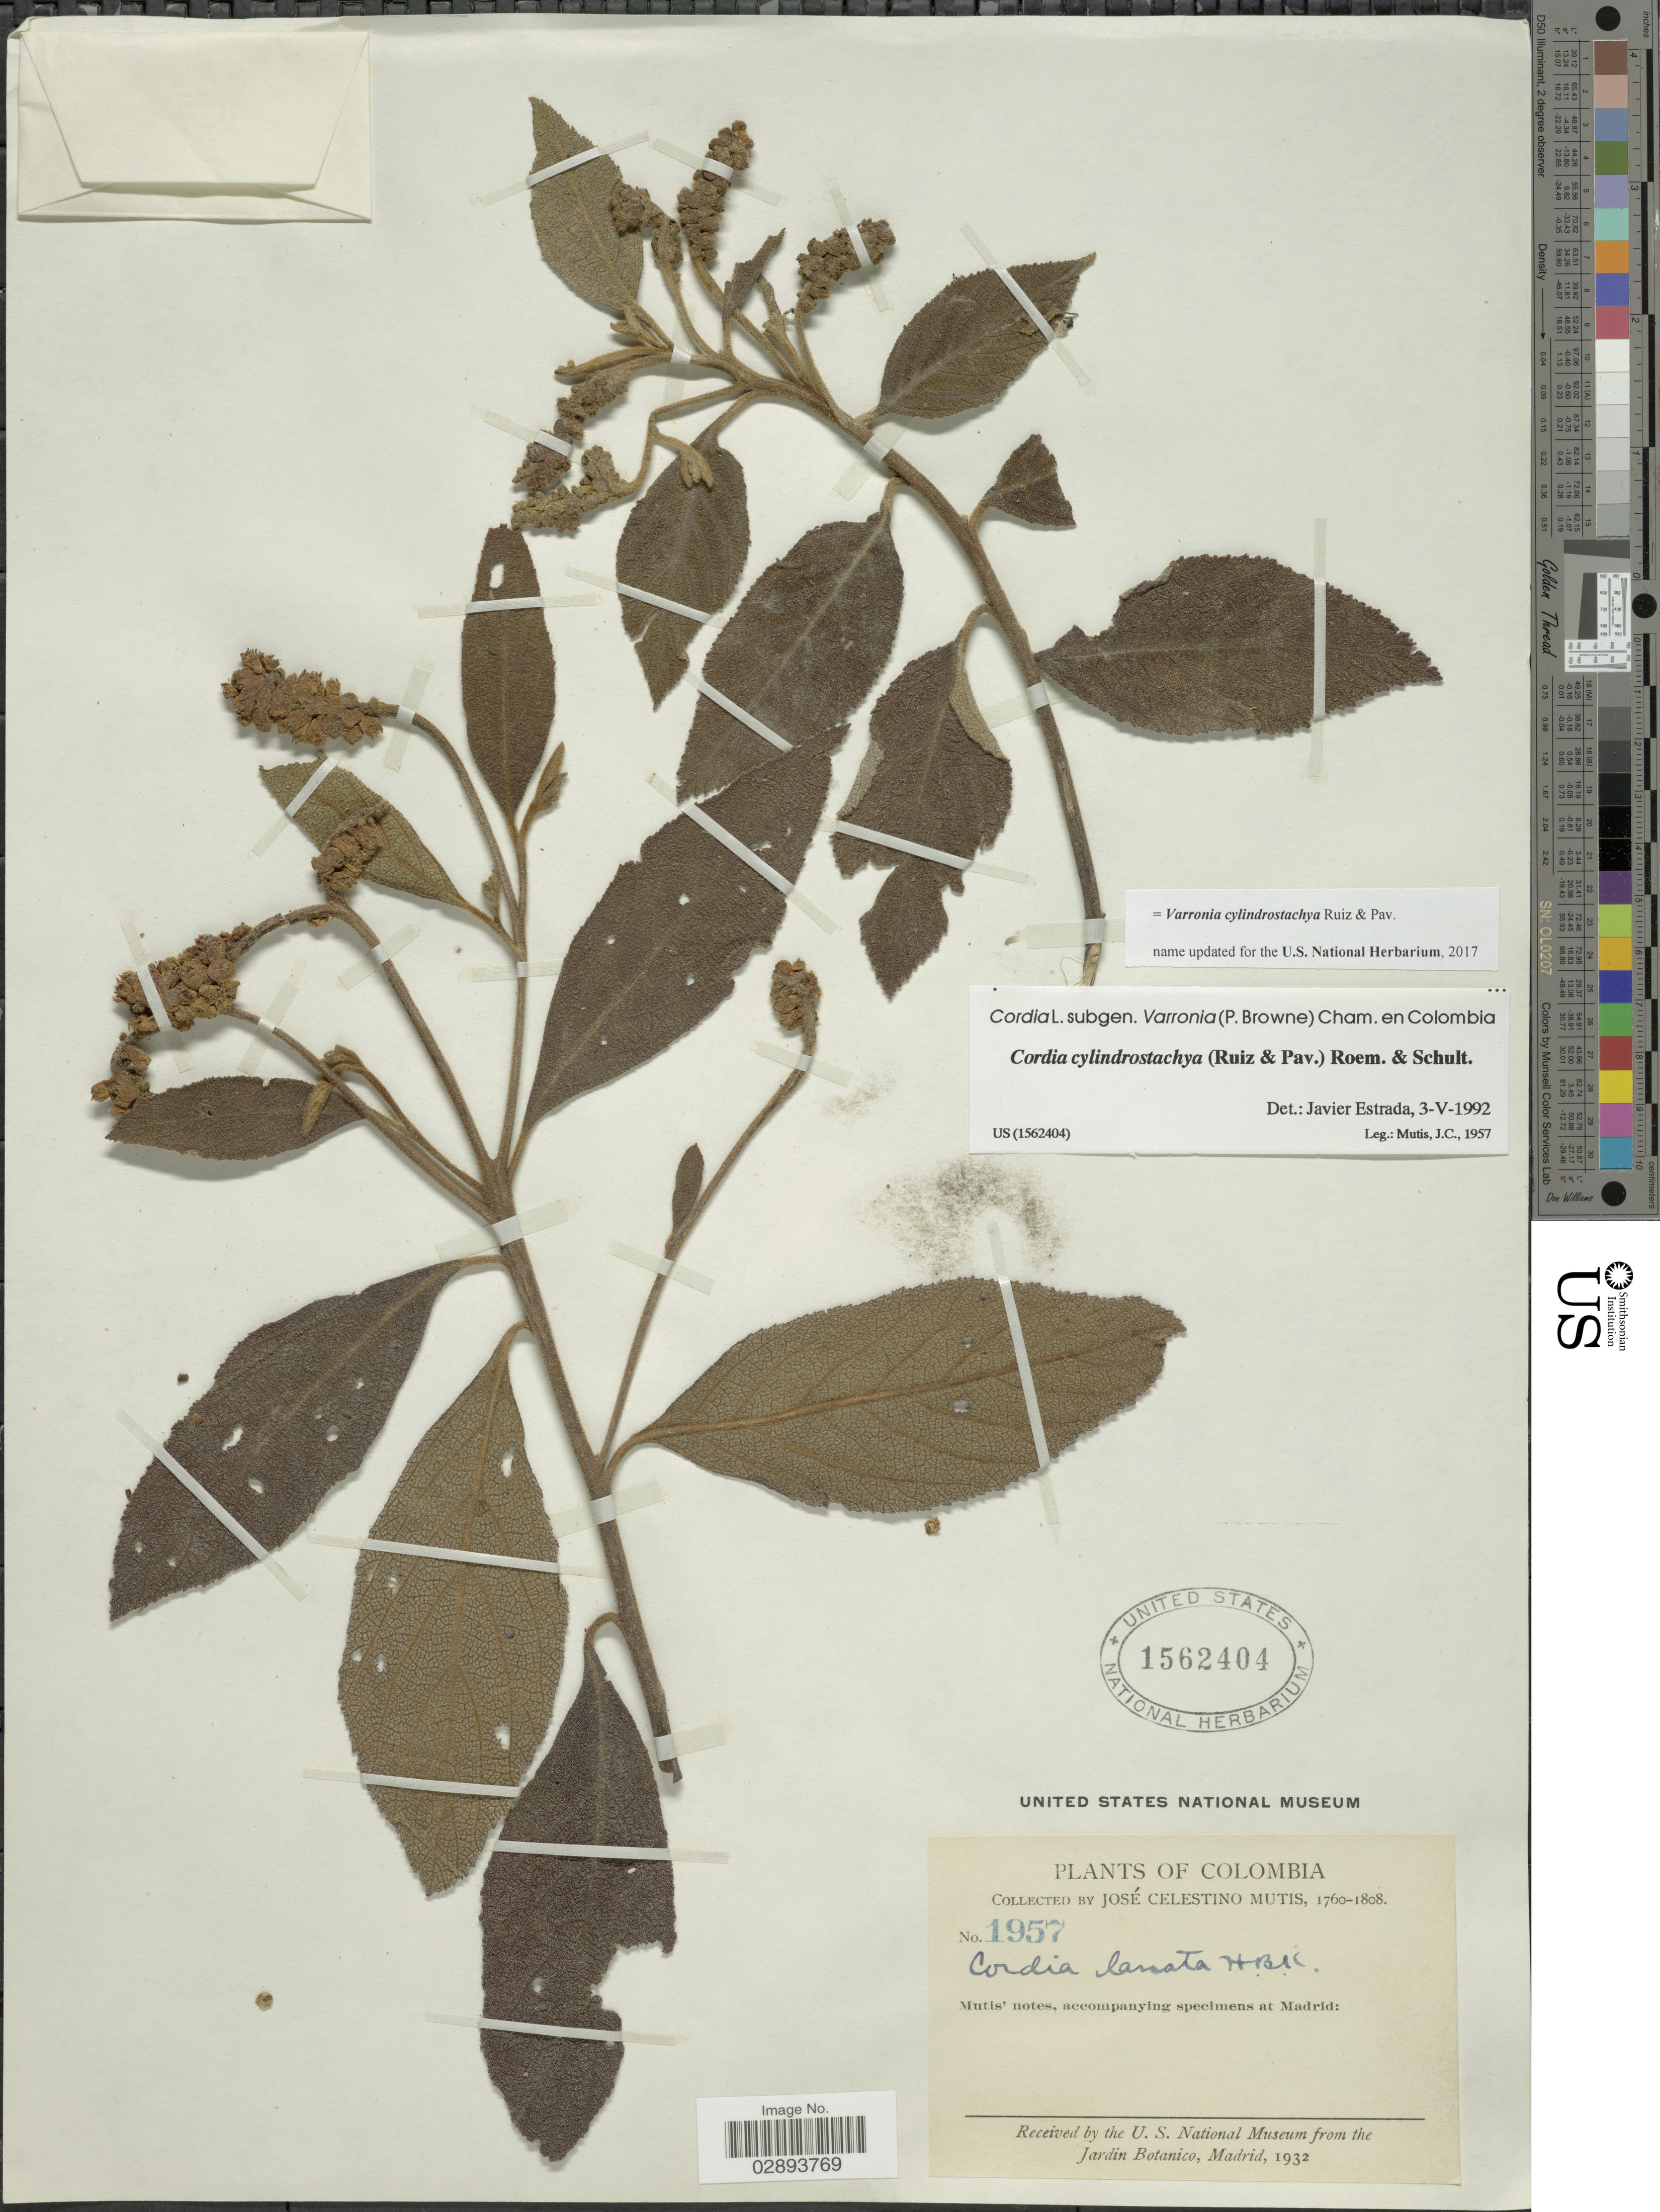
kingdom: Plantae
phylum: Tracheophyta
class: Magnoliopsida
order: Boraginales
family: Cordiaceae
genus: Varronia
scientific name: Varronia cylindrostachya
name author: Ruiz & Pav.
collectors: J. C. B. Mutis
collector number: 1957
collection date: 1760/1808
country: Colombia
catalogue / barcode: US 1562404